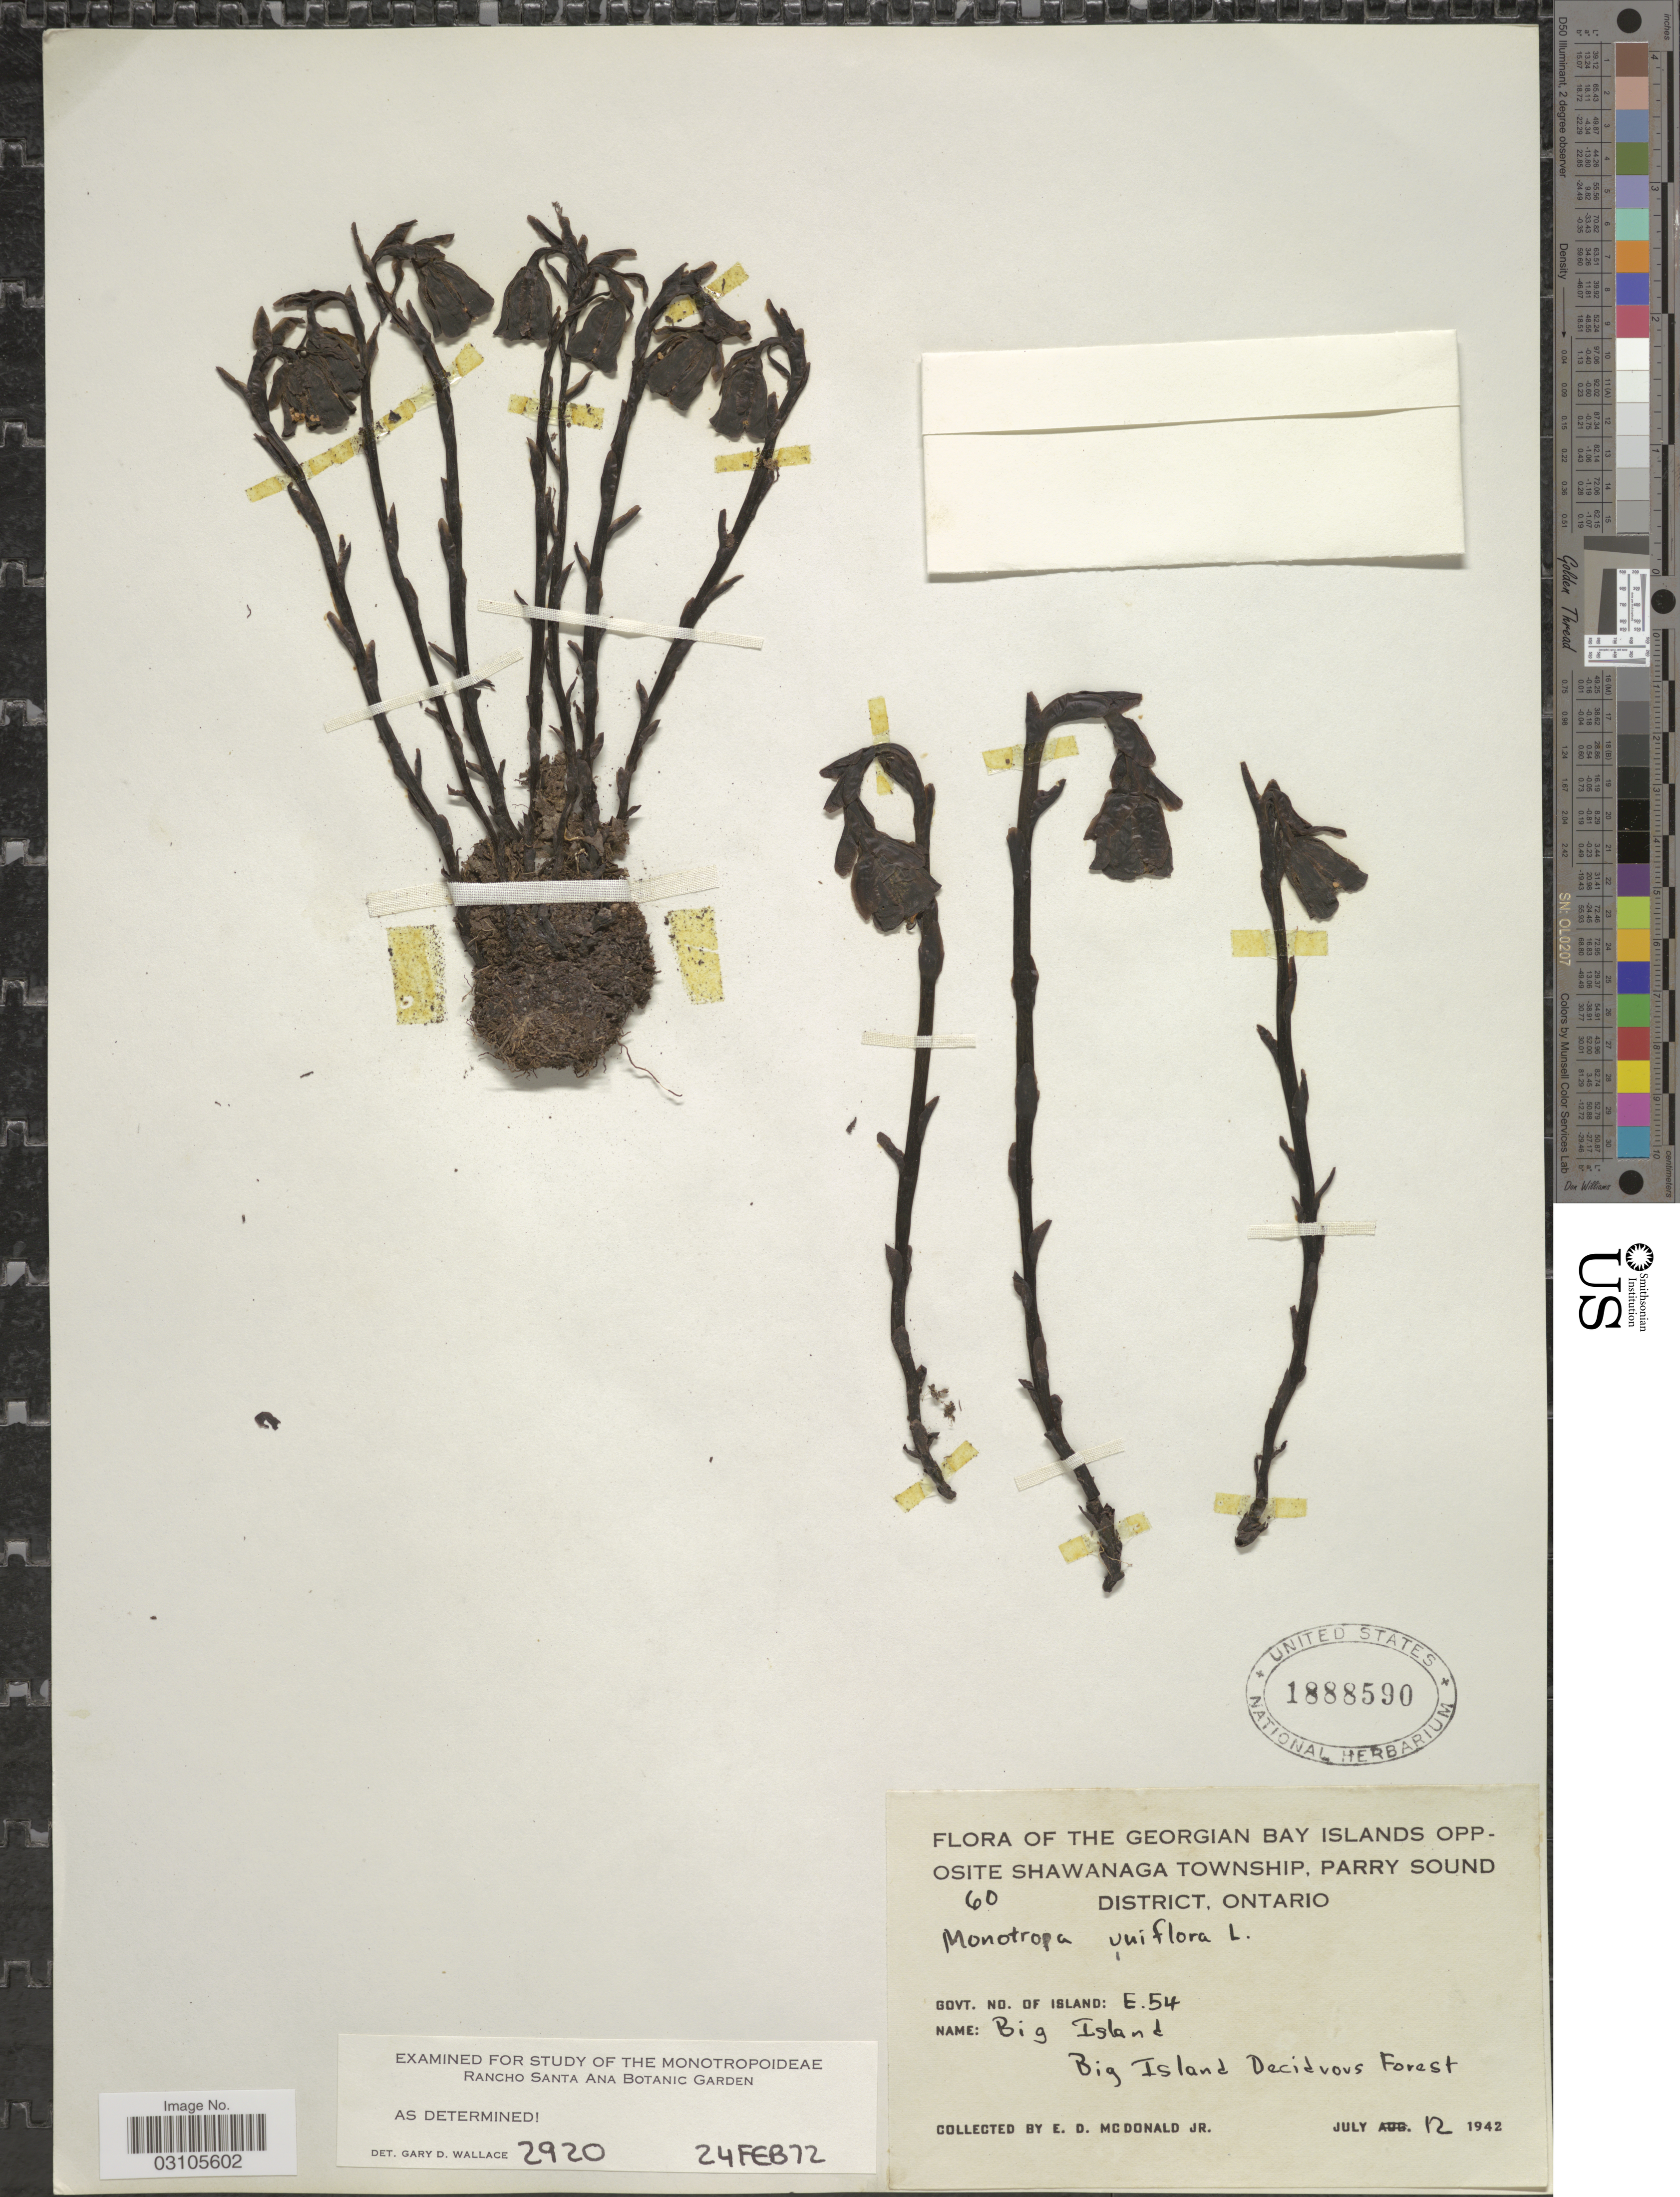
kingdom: Plantae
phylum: Tracheophyta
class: Magnoliopsida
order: Ericales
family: Ericaceae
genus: Monotropa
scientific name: Monotropa uniflora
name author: L.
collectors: E. D. McDonald Jr.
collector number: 60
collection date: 1942-07-12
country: Canada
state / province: Ontario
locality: The Georgian Bay Islands Opposite Shawanaga Township, Parry Sound District. Govt. No. of Island: E.54. Big Island. Big Island Deciduous Forest.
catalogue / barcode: US 1888590